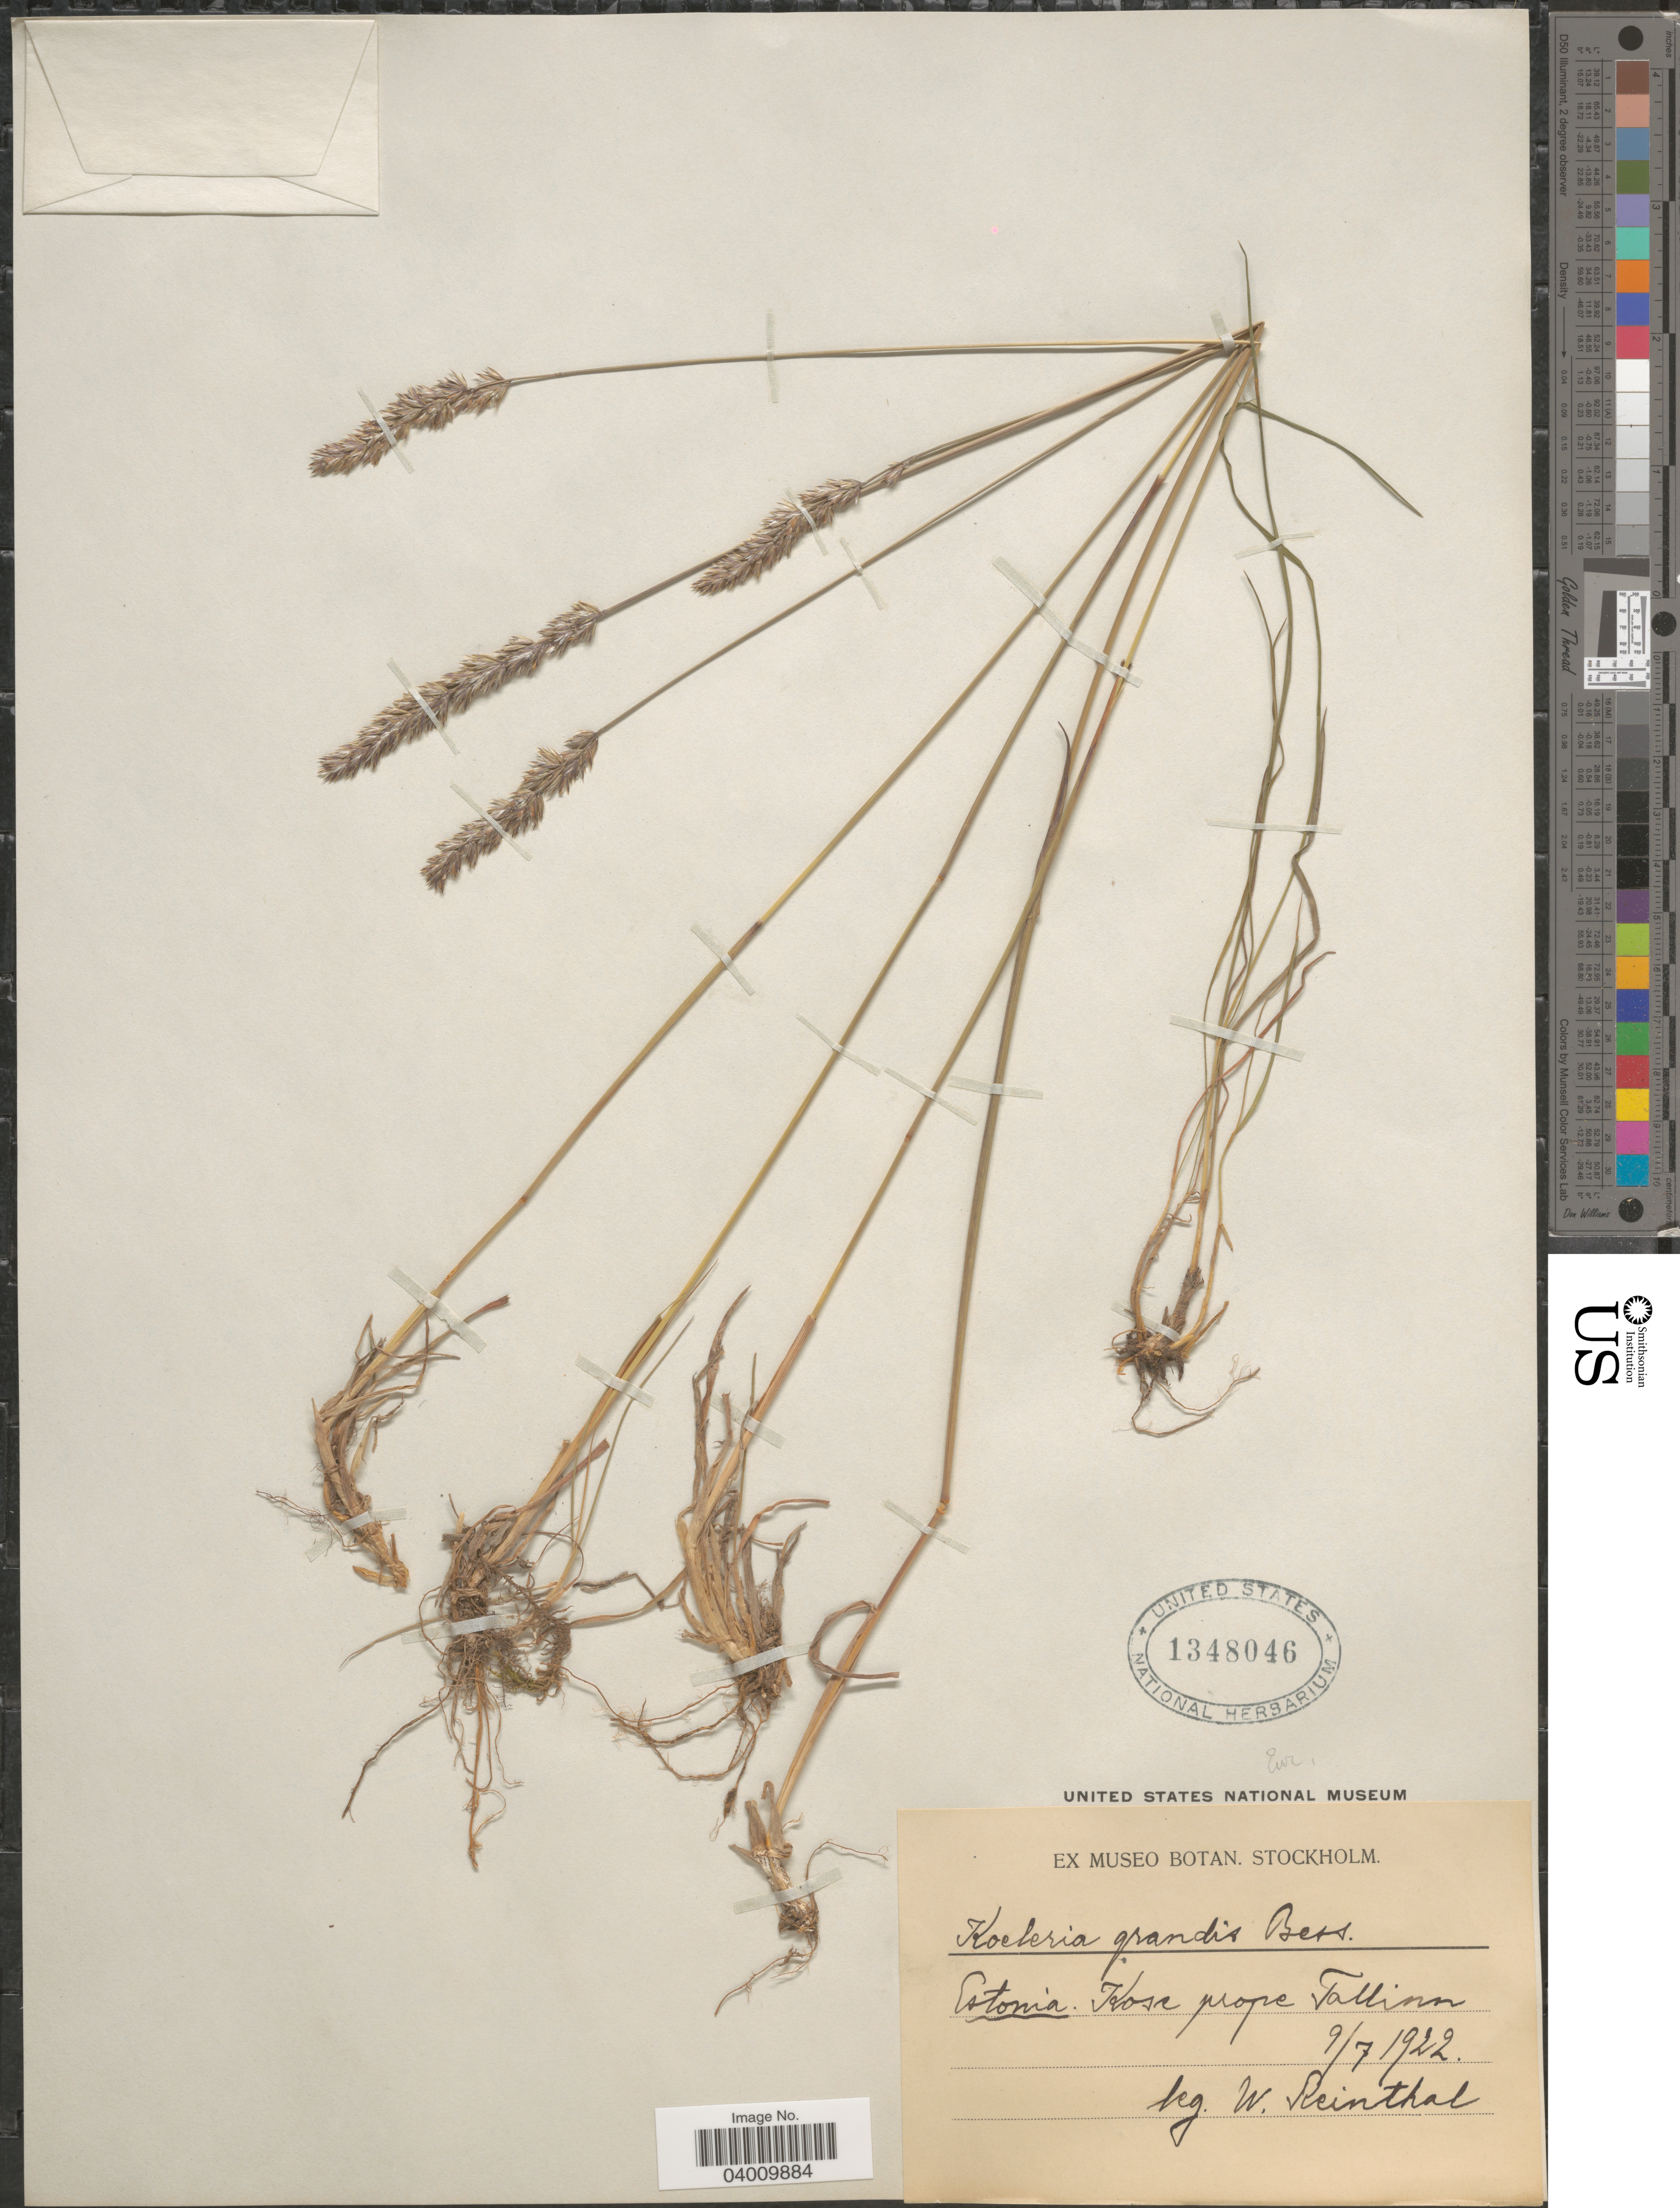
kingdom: Plantae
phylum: Tracheophyta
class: Liliopsida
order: Poales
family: Poaceae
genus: Koeleria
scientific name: Koeleria grandis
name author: Besser ex Gorski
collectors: W. Reinthal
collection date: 1922-07-09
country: Estonia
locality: Kose prope Tallinn.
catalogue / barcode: US 1348046